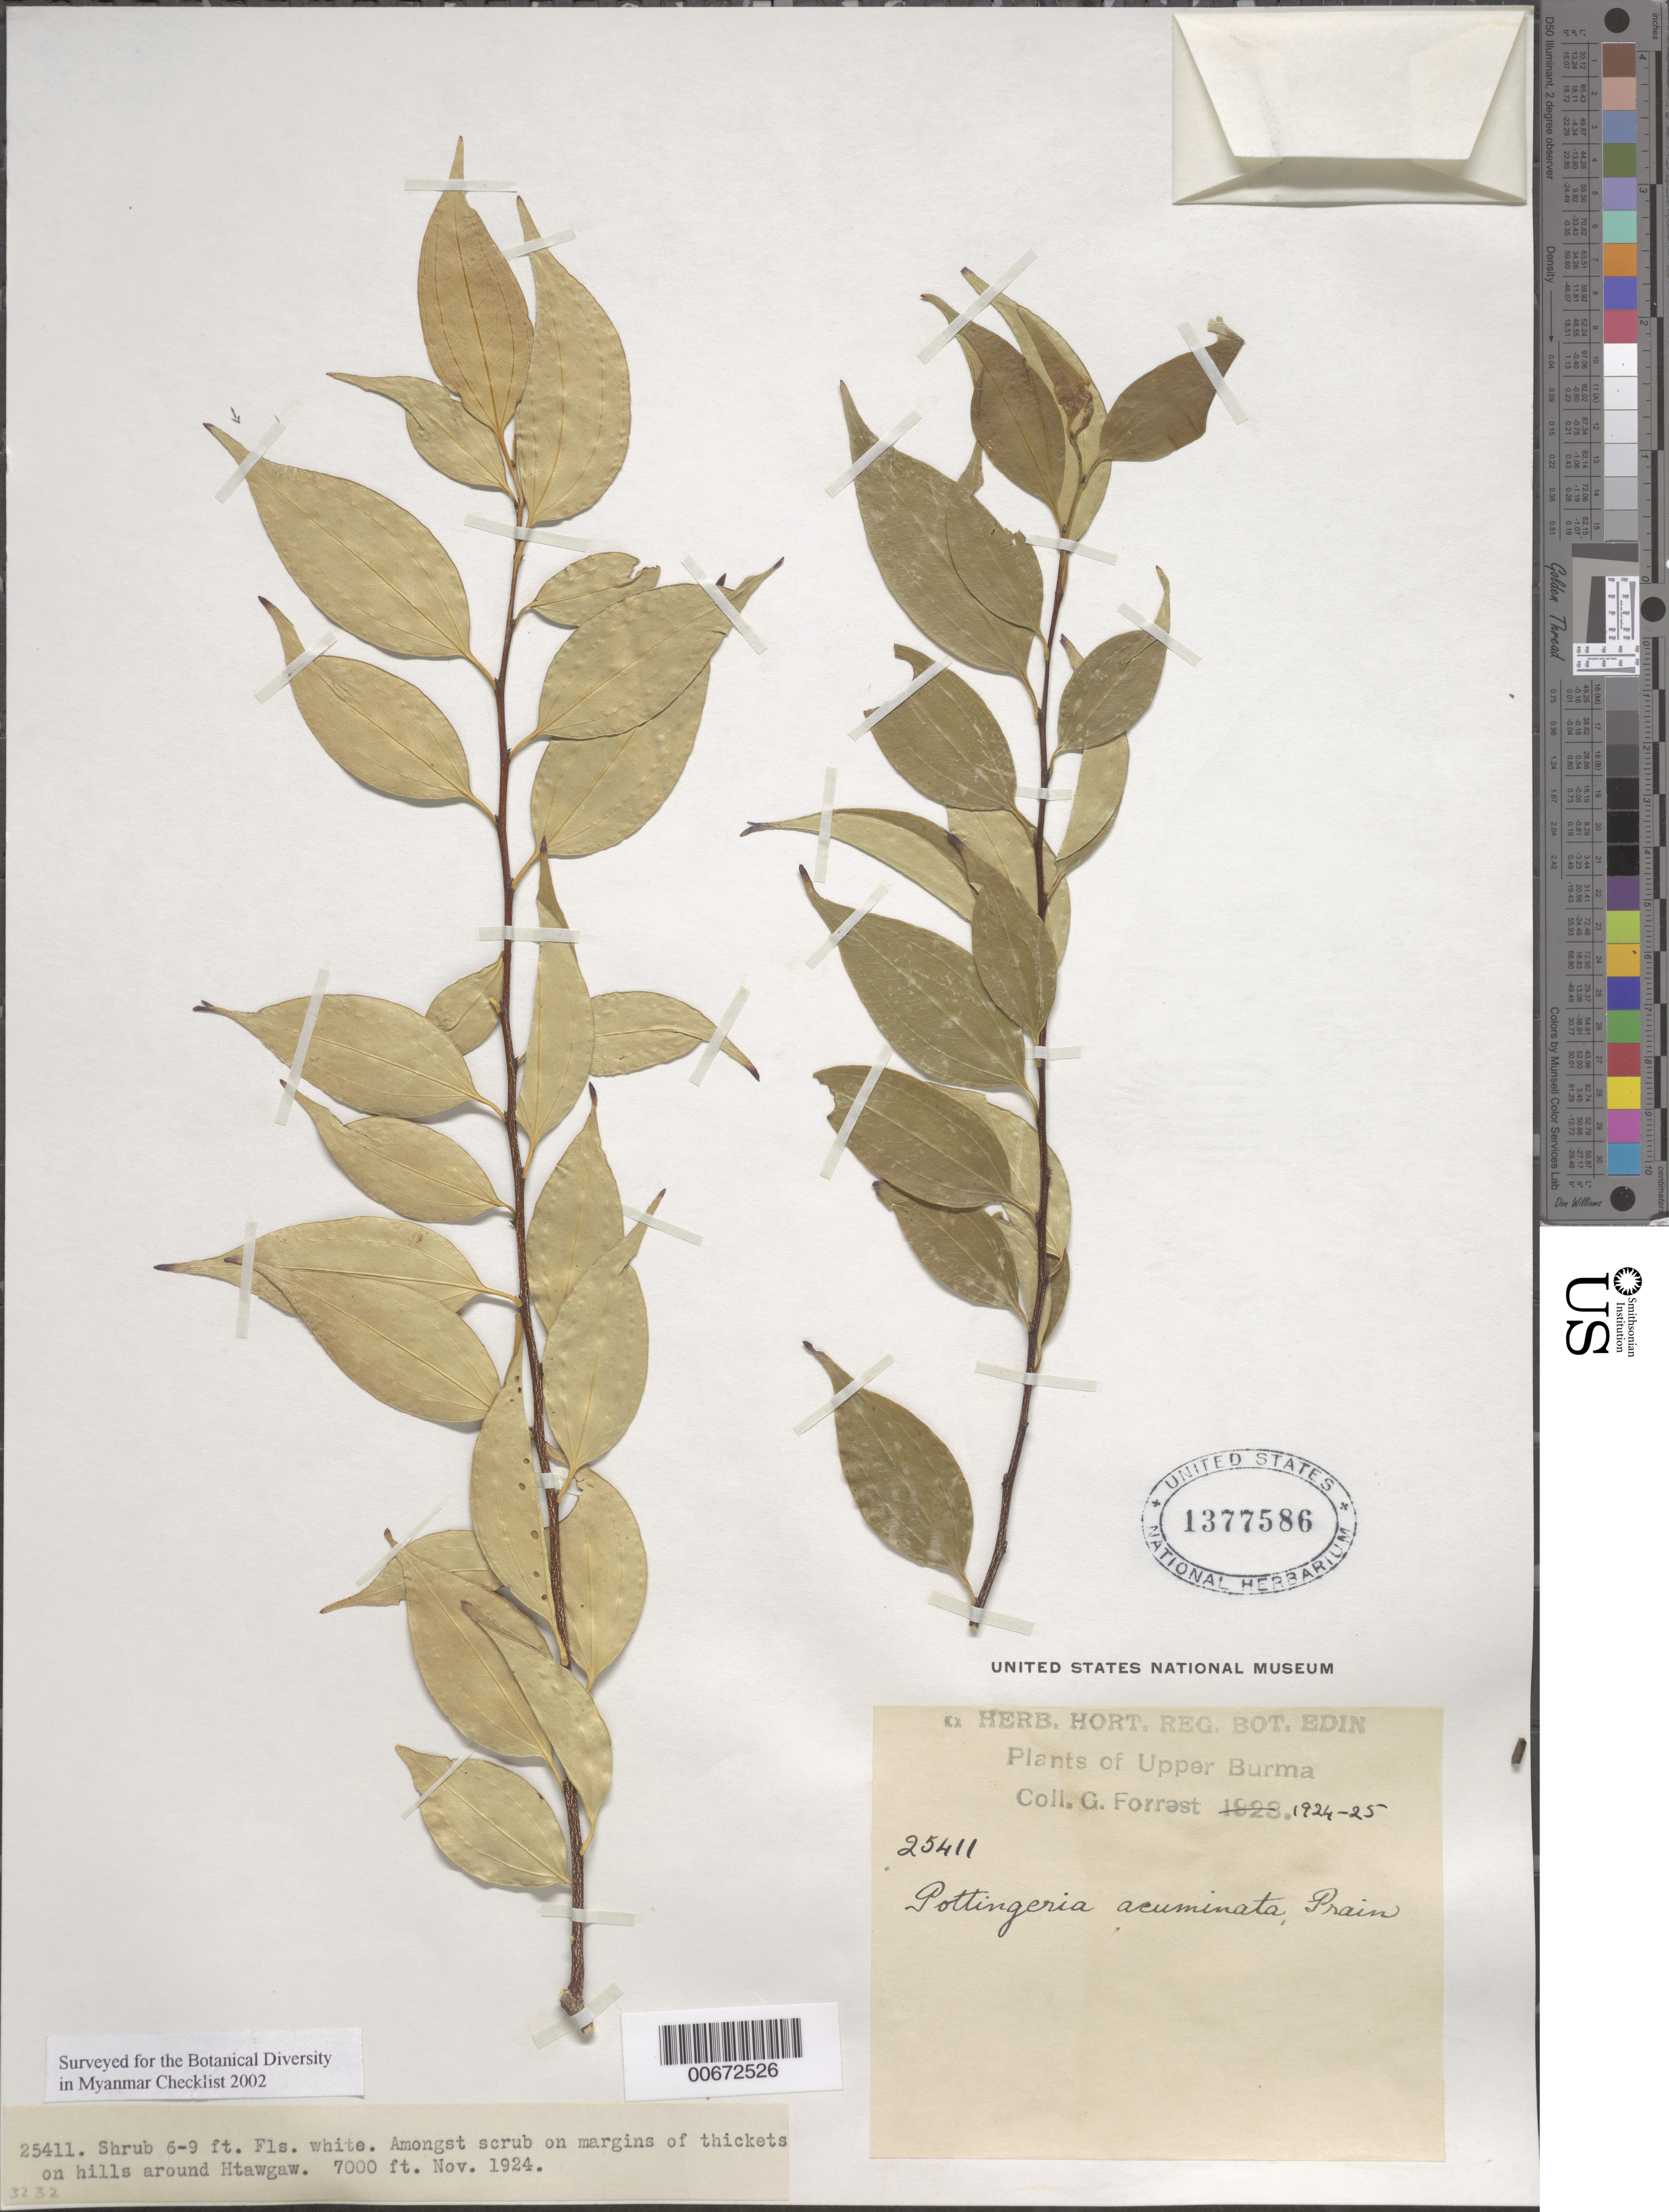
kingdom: Plantae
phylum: Tracheophyta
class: Magnoliopsida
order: Celastrales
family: Celastraceae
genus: Pottingeria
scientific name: Pottingeria acuminata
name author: Prain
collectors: G. Forrest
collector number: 25411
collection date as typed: Nov 1924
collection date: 1924-11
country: Myanmar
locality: Upper Burma, around Htawgaw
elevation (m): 2134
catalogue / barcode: US 1377586